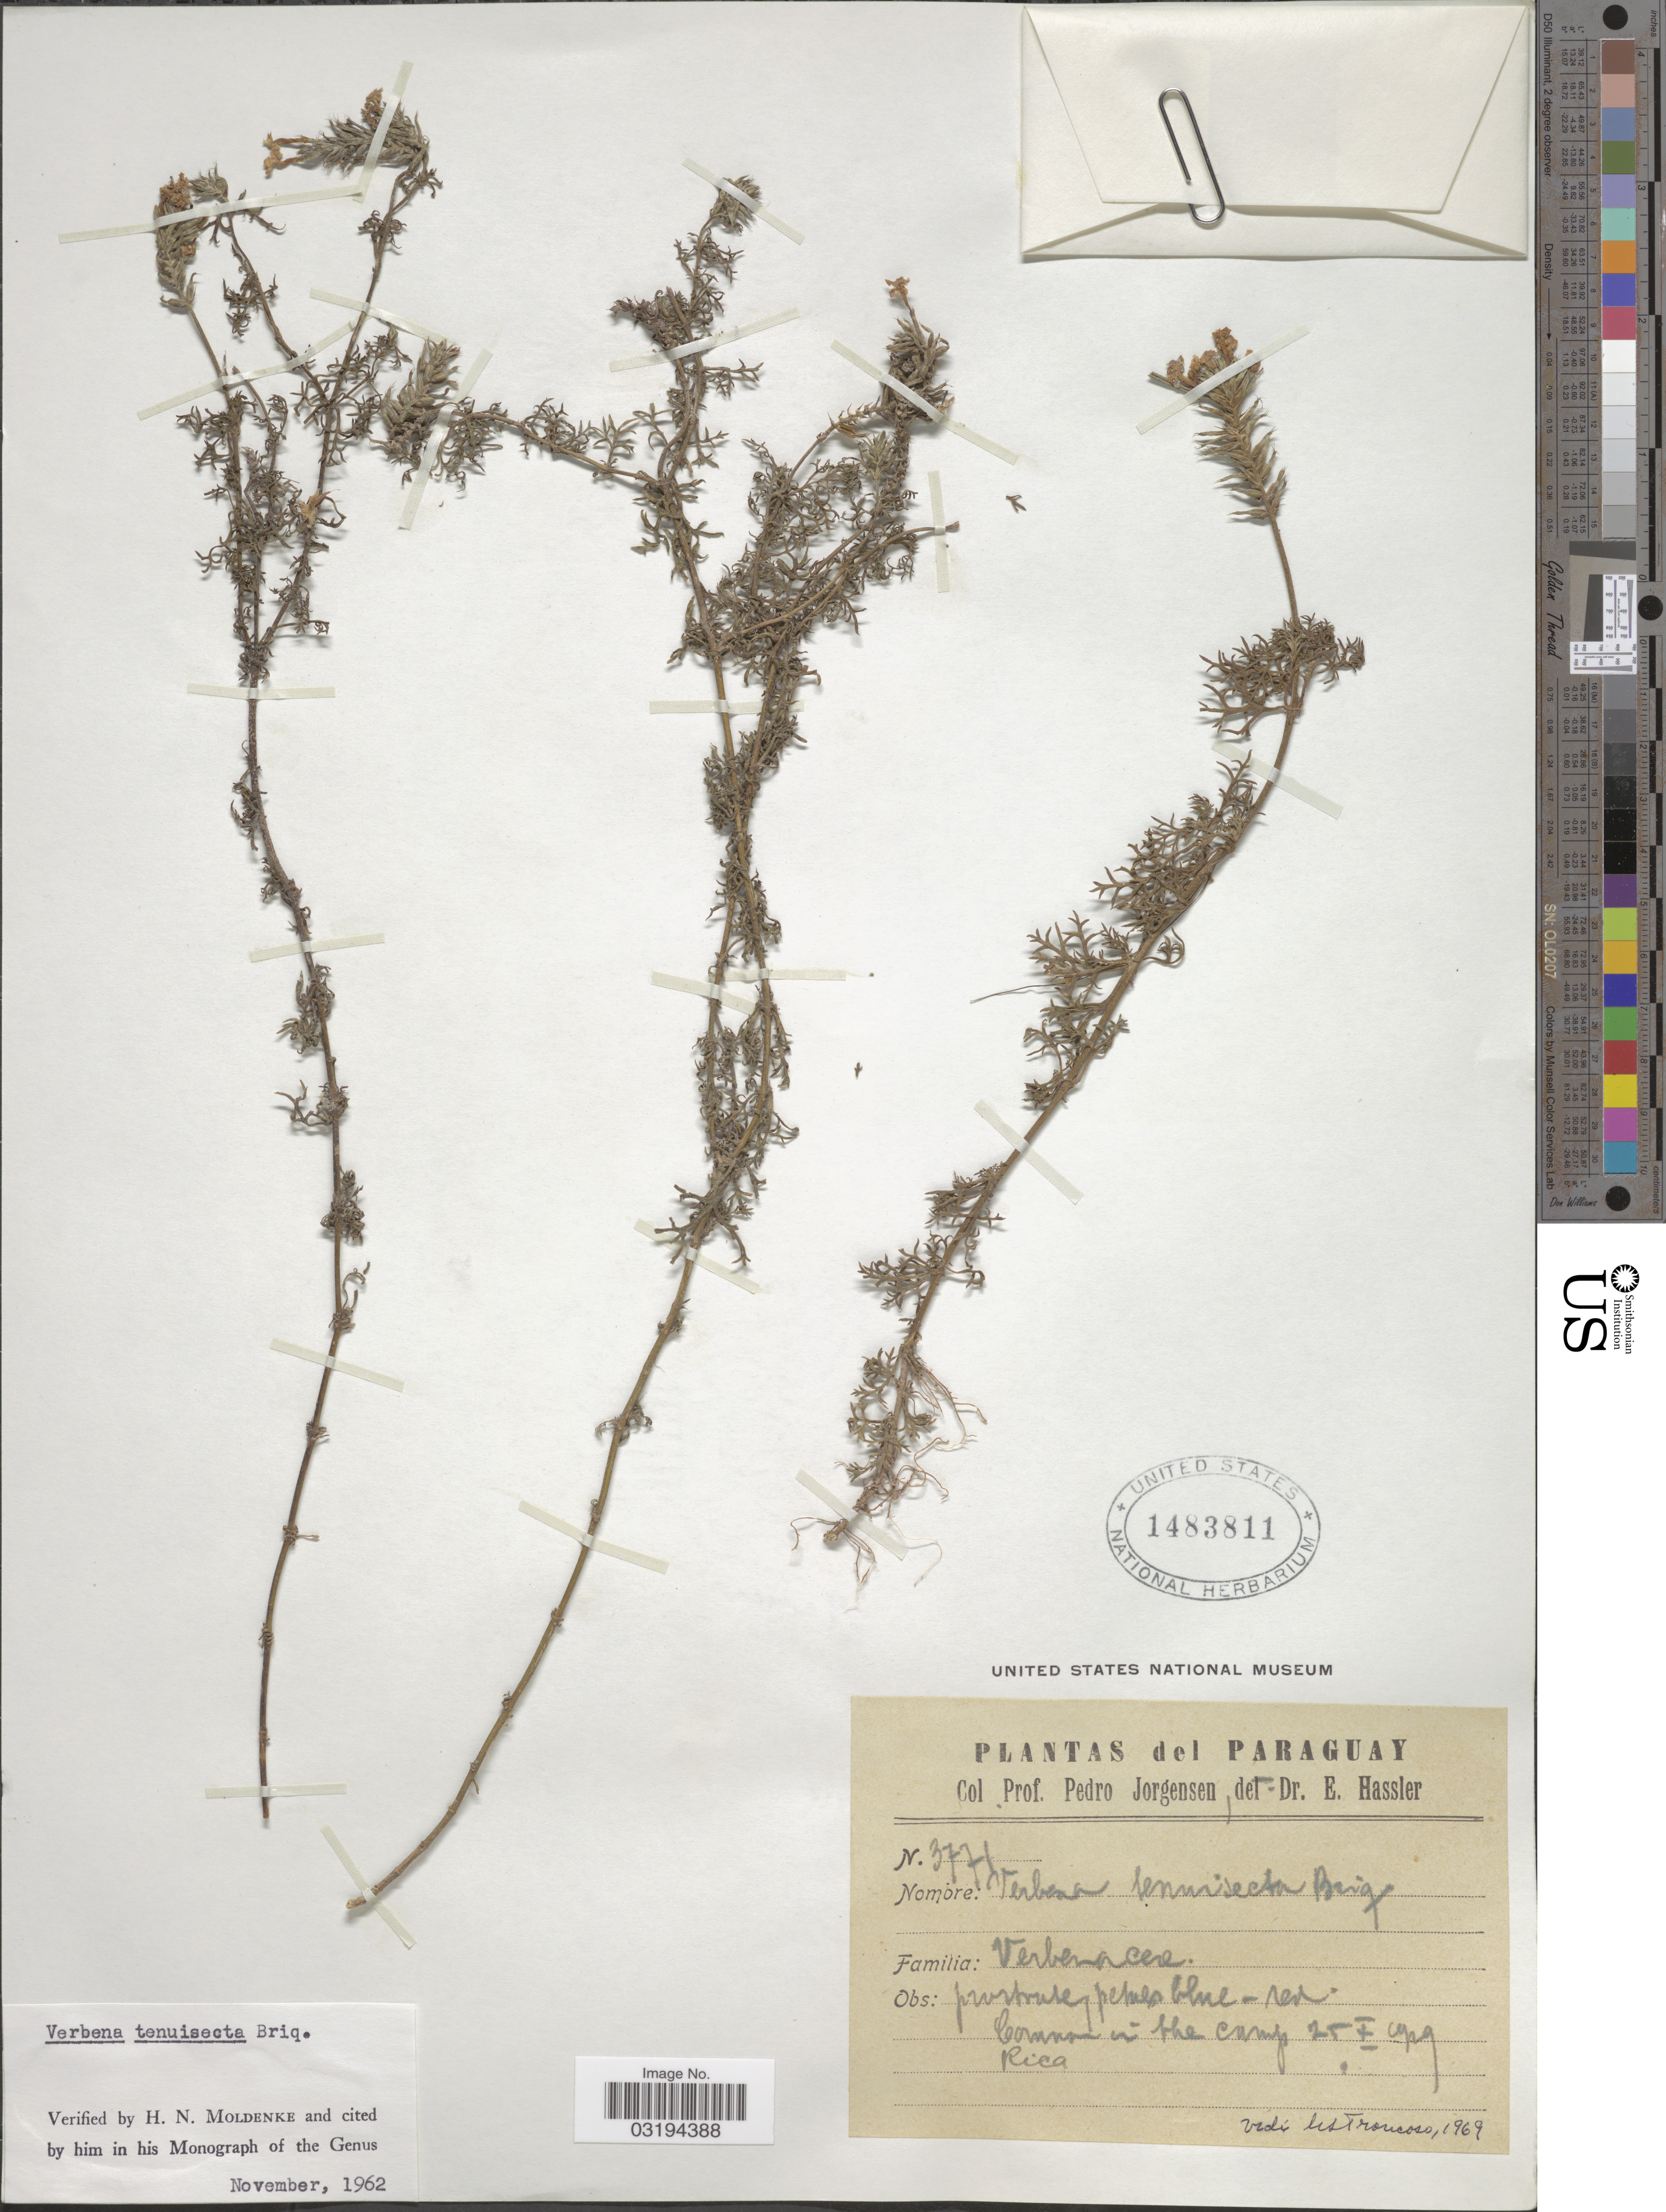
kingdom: Plantae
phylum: Tracheophyta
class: Magnoliopsida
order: Lamiales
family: Verbenaceae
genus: Verbena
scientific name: Verbena tenuisecta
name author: Briq.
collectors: P. Jörgensen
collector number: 3771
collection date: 1929-10-25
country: Paraguay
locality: Rica.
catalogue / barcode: US 1483811